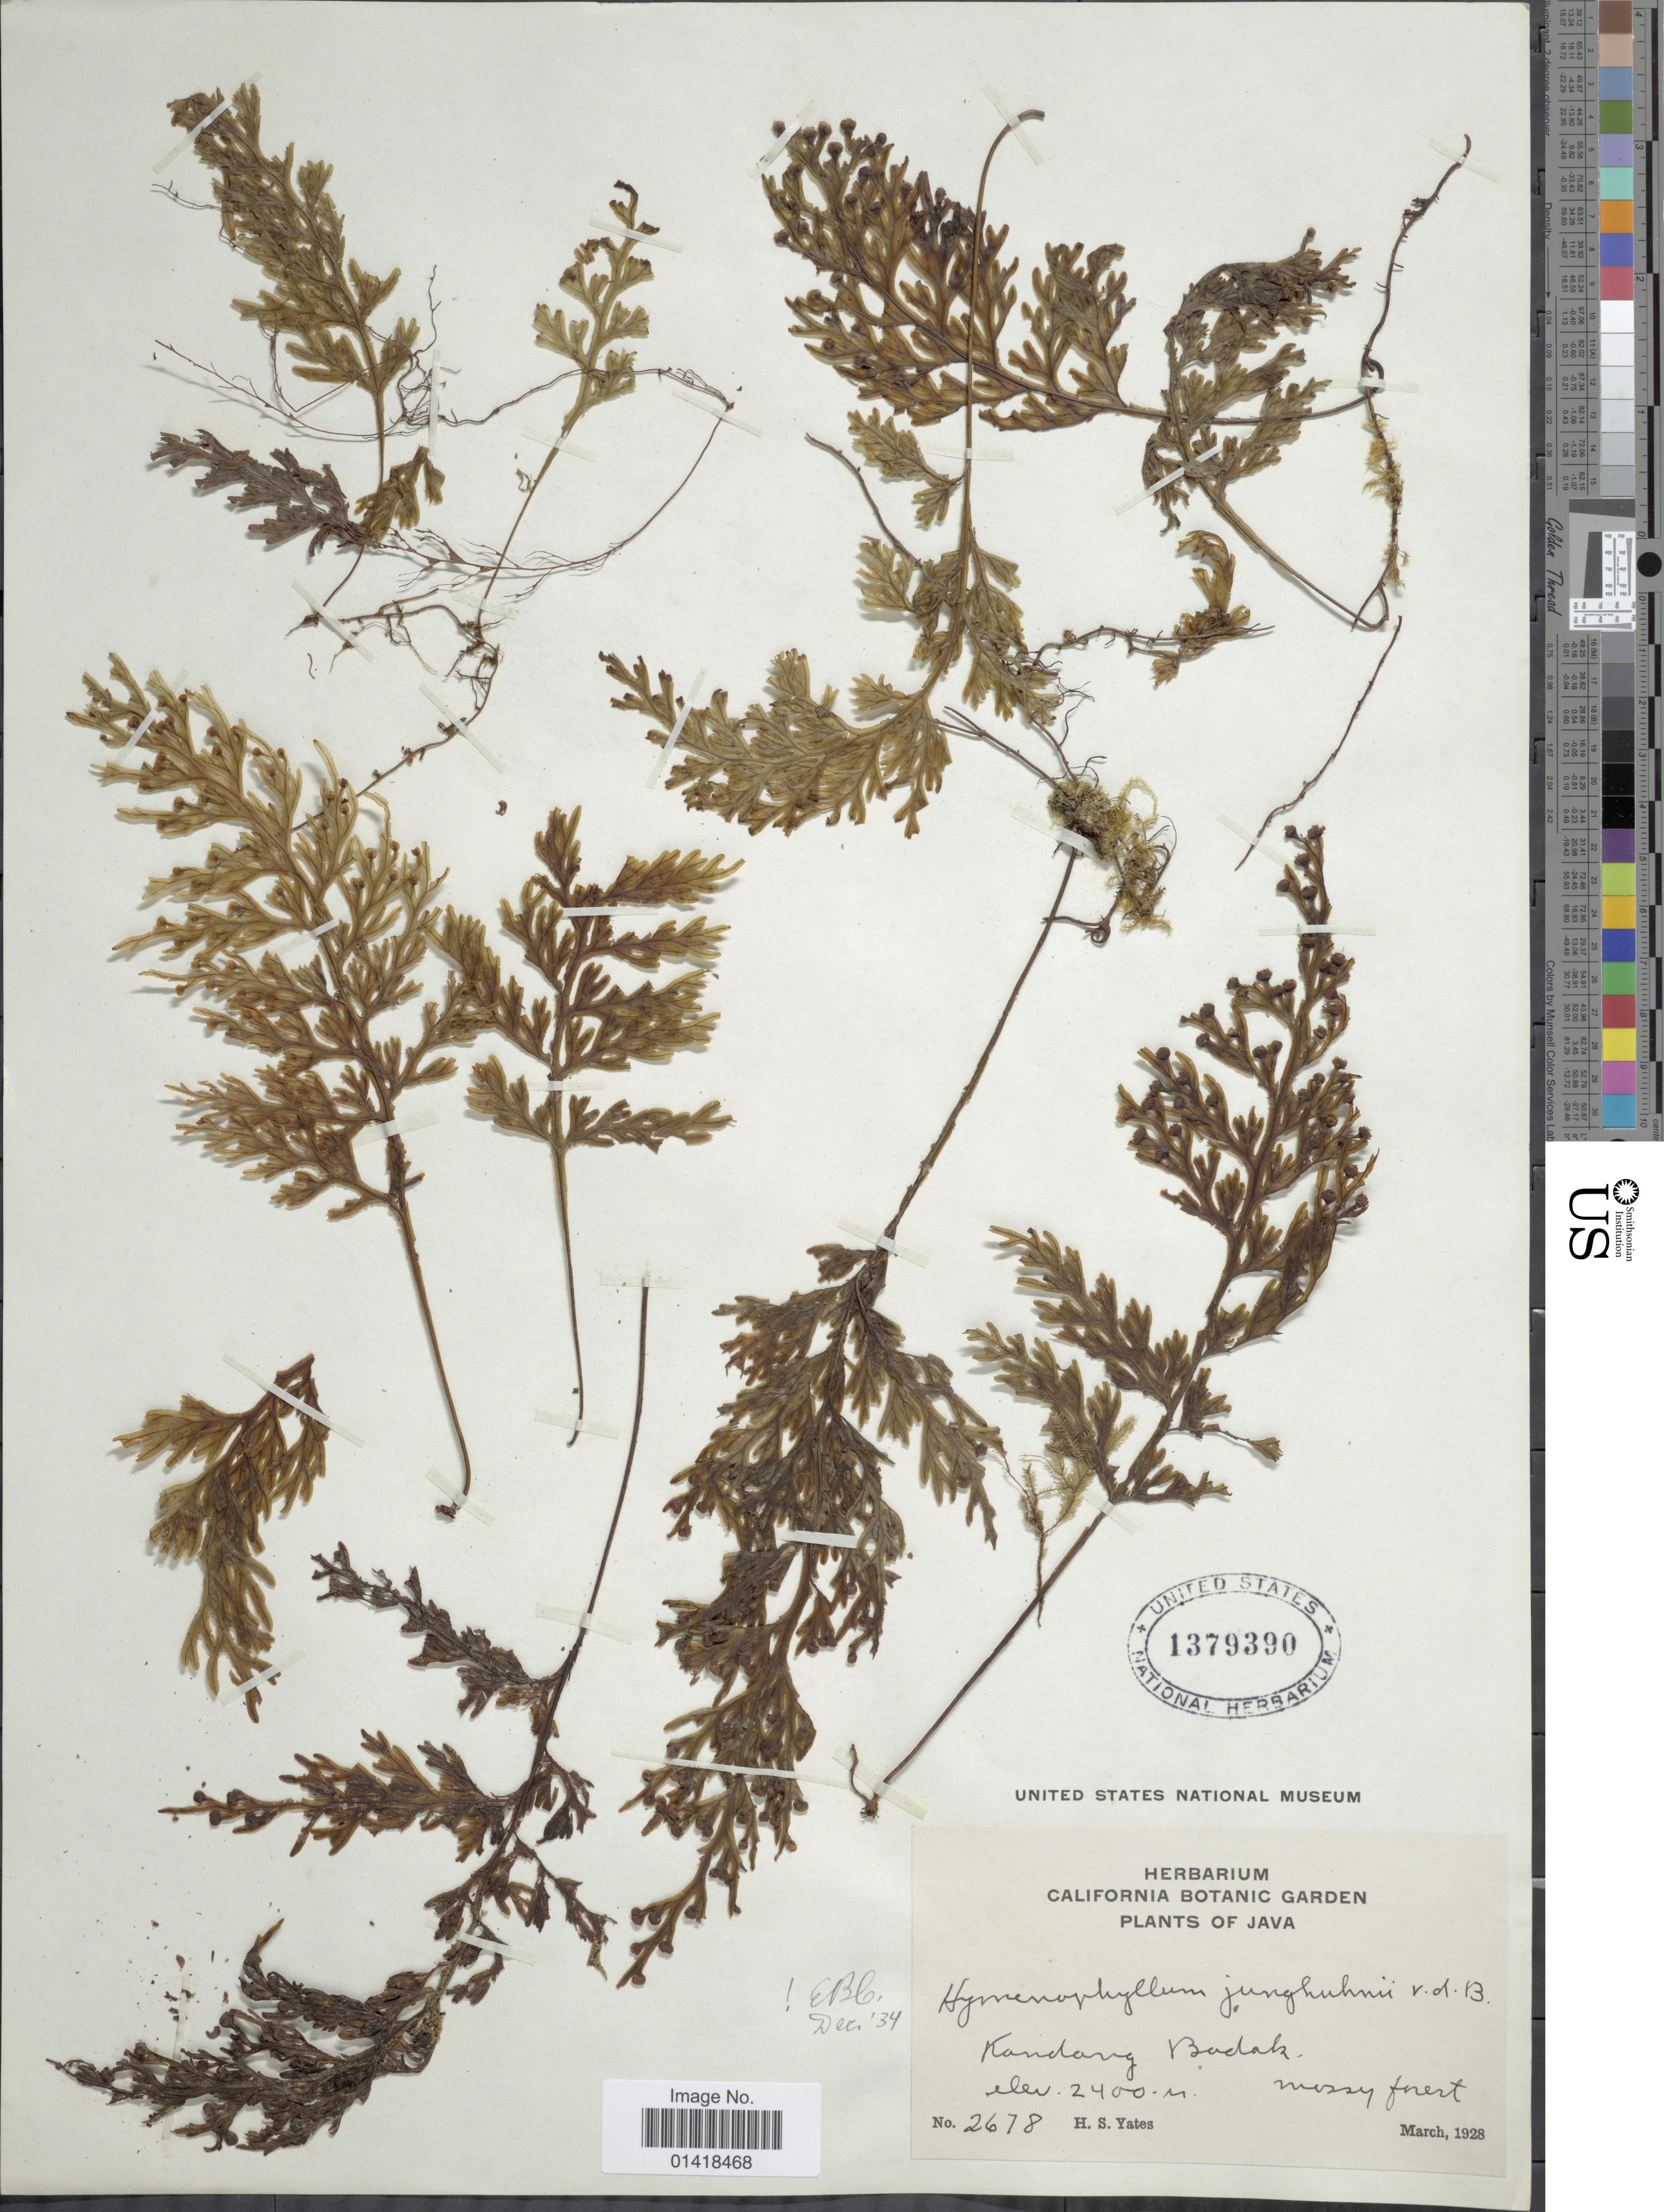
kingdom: Plantae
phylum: Tracheophyta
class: Polypodiopsida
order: Hymenophyllales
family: Hymenophyllaceae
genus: Hymenophyllum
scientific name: Hymenophyllum junghuhnii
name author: Bosch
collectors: H. S. Yates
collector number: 2678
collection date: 1928-03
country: Indonesia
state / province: Java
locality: Kandang Budah [interpreted]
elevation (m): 2400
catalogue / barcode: US 1379390